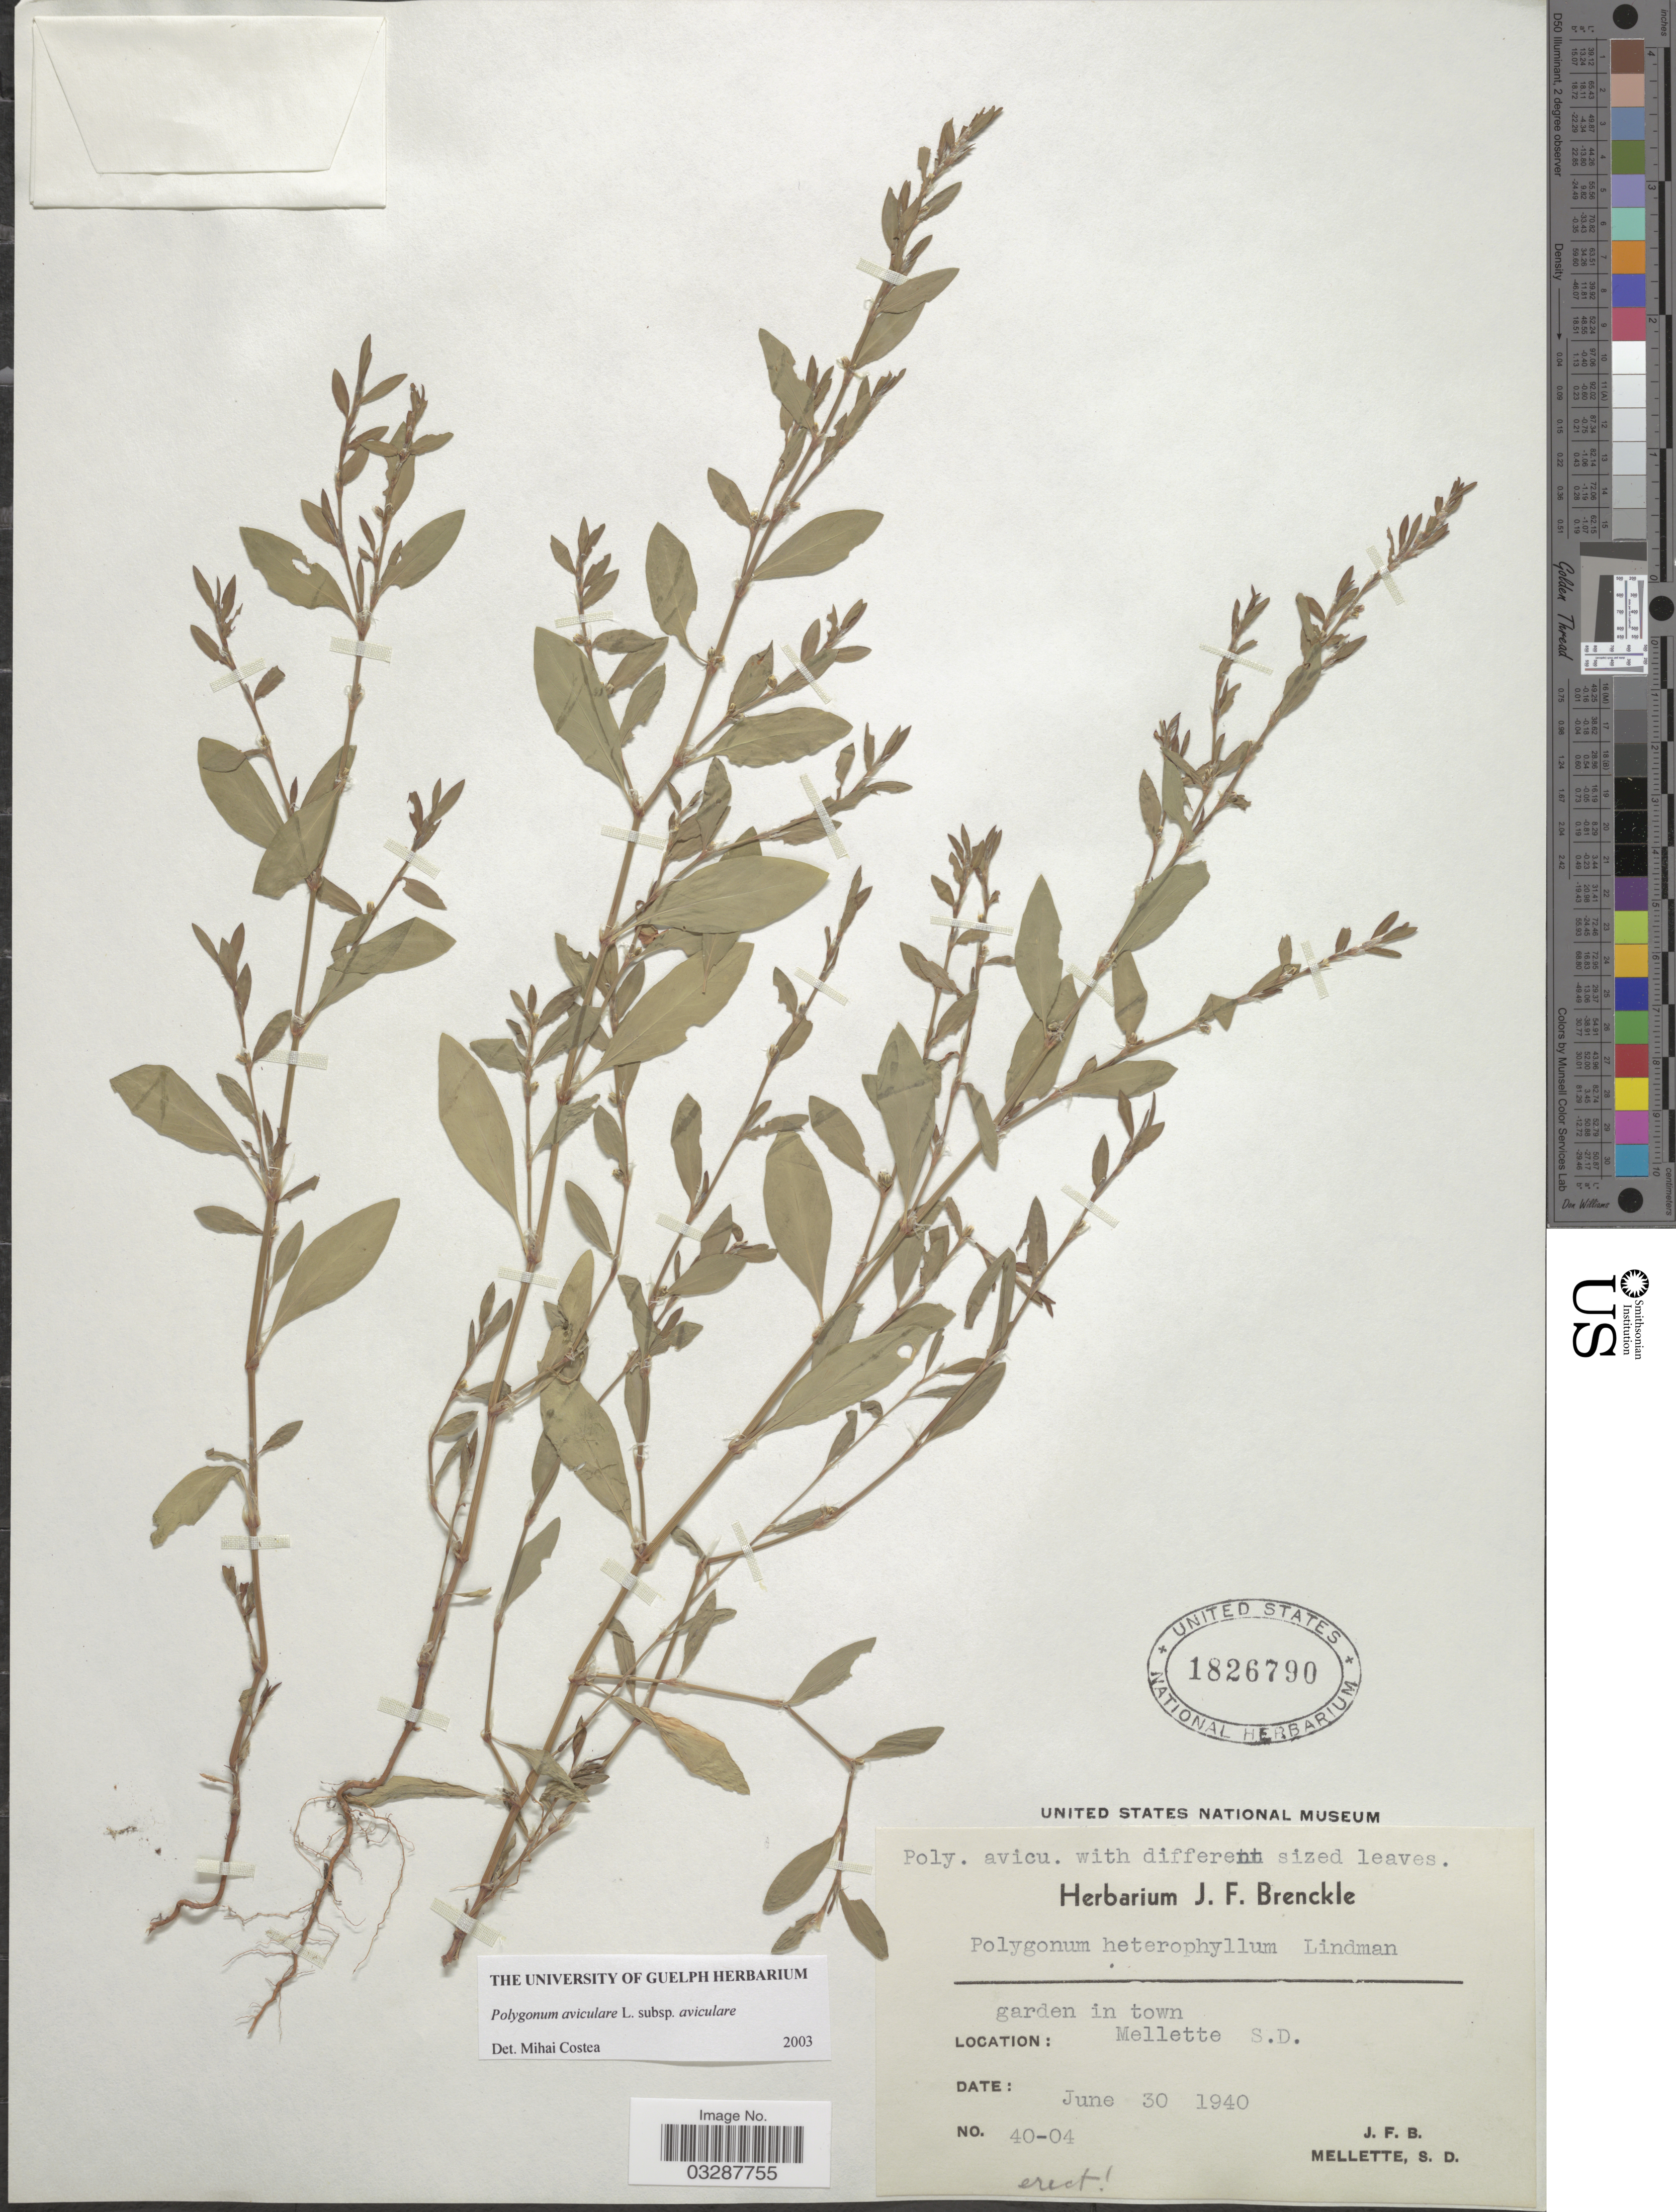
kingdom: Plantae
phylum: Tracheophyta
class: Magnoliopsida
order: Caryophyllales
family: Polygonaceae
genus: Polygonum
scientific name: Polygonum aviculare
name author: L.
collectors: J. Brenckle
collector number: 40-04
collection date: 1940-06-30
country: United States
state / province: South Dakota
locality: Garden in town Mellette.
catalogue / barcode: US 1826790